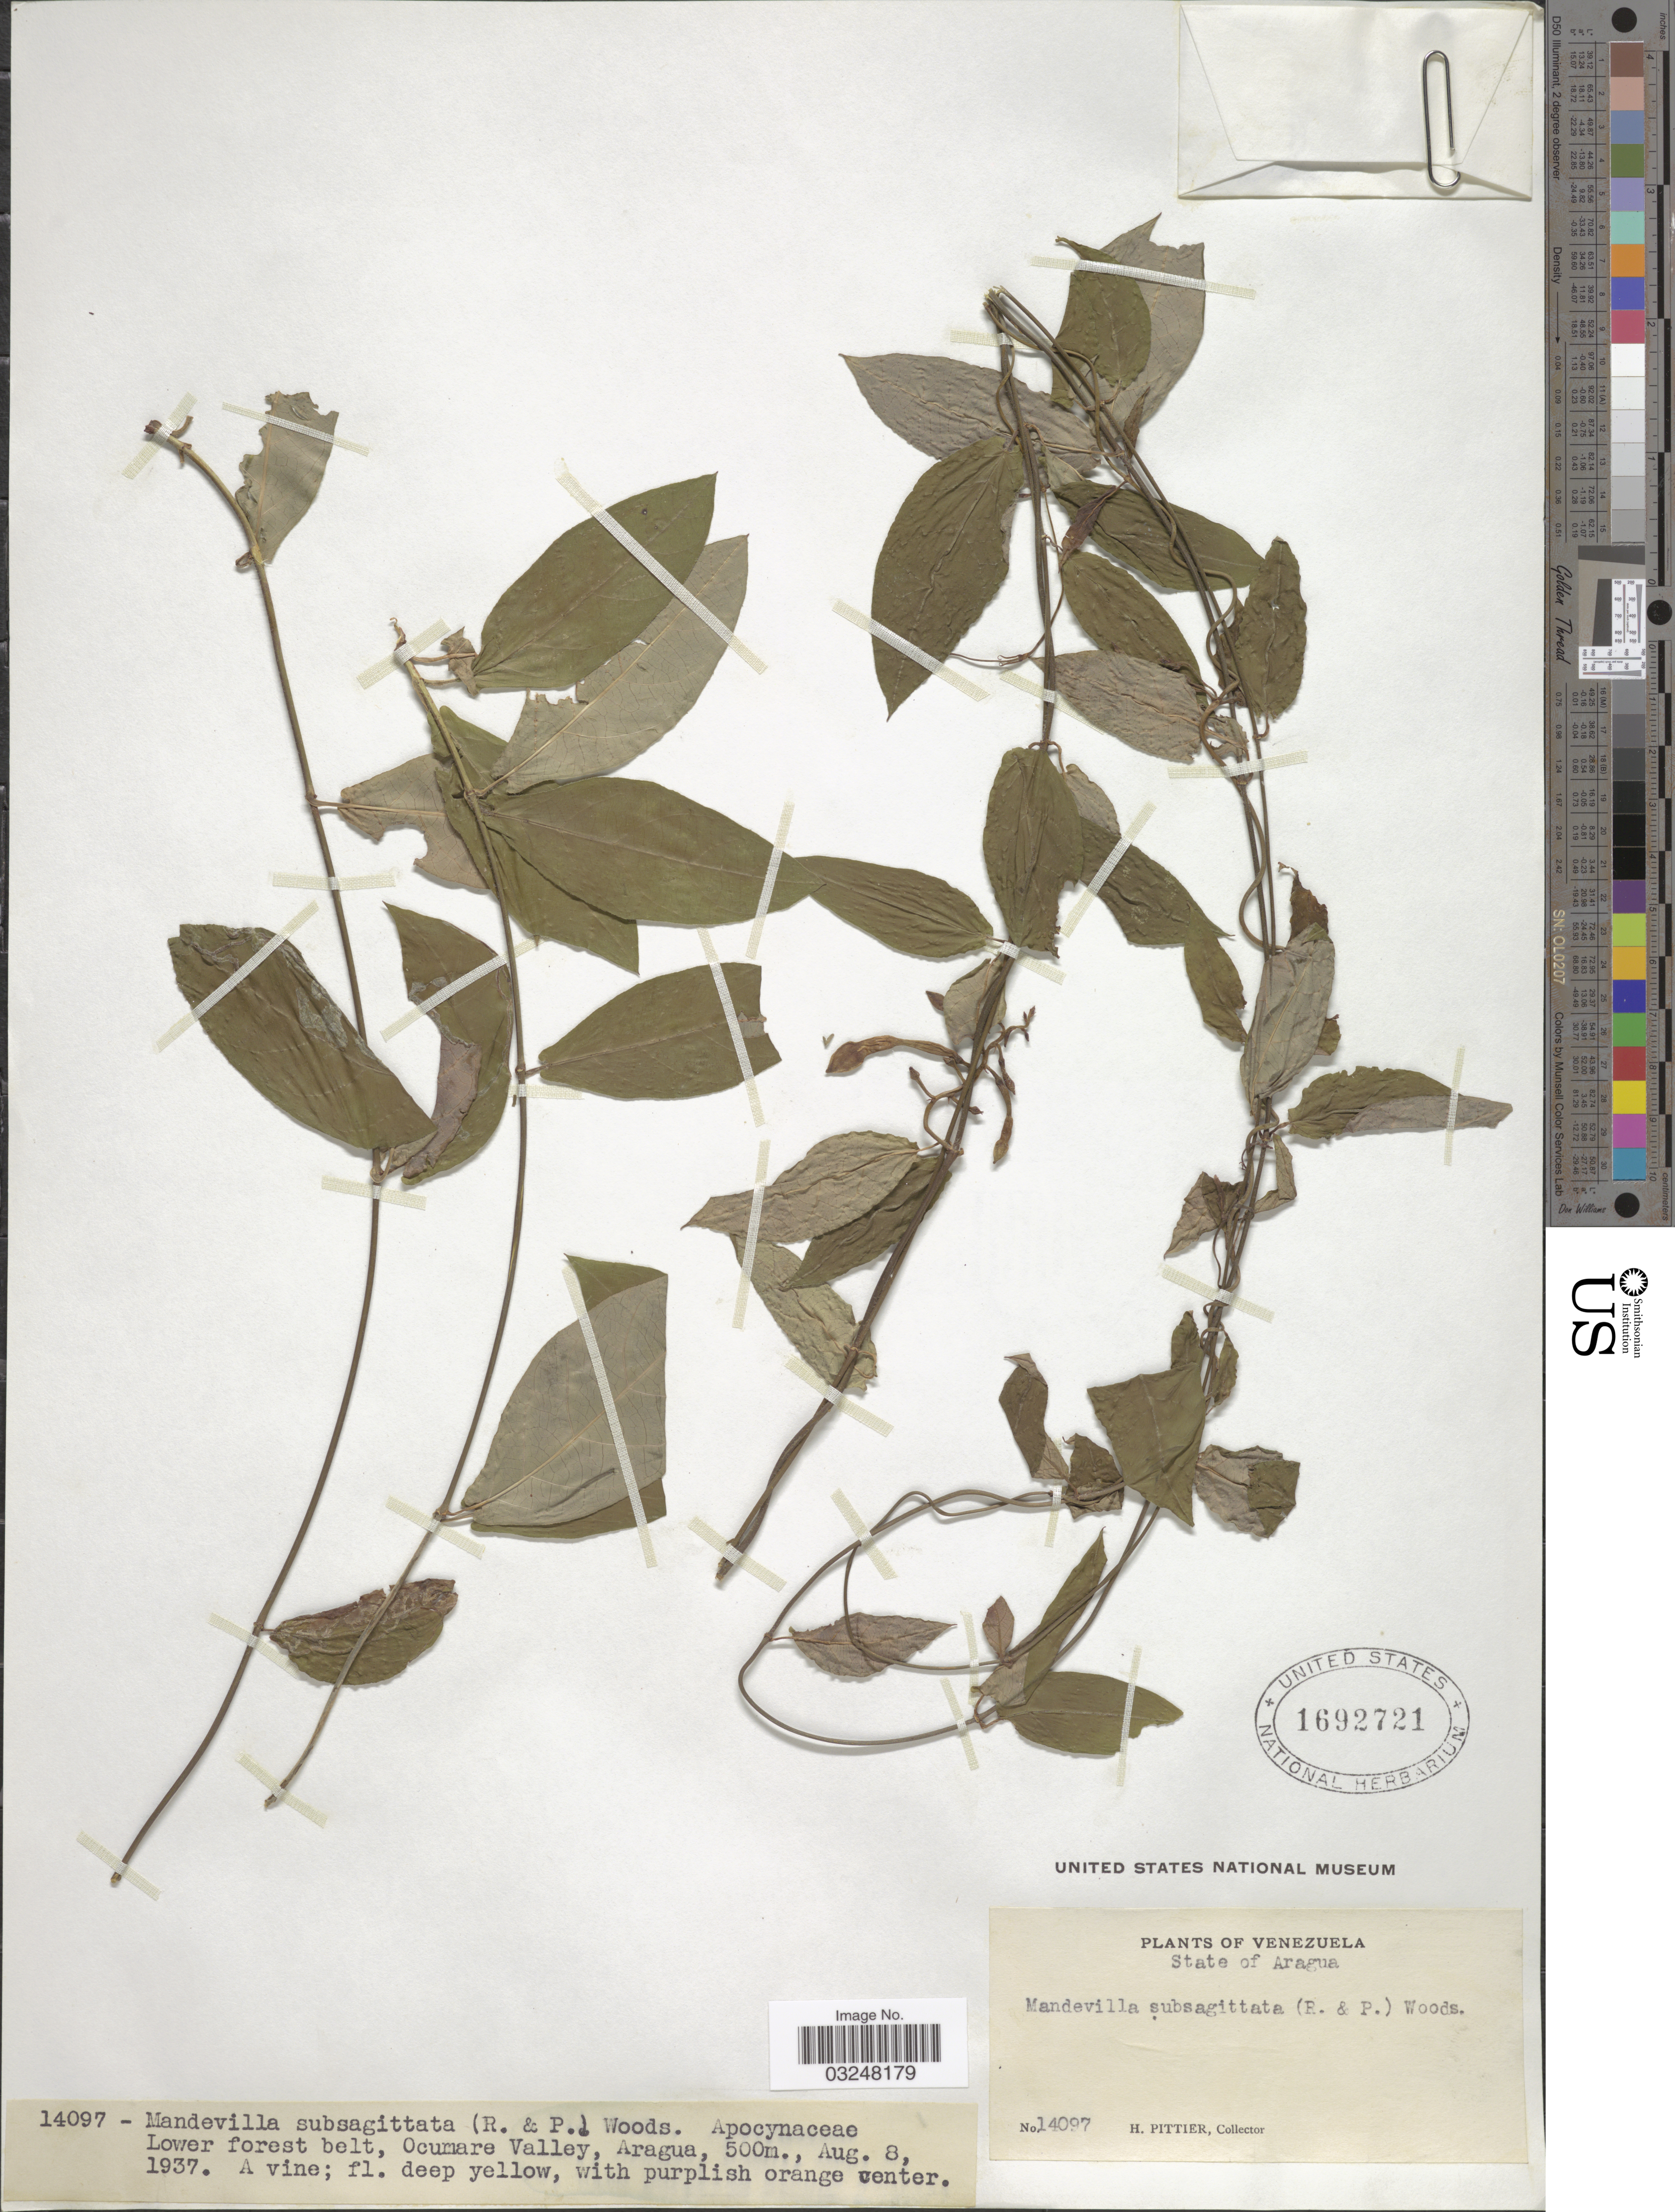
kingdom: Plantae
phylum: Tracheophyta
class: Magnoliopsida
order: Gentianales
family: Apocynaceae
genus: Mandevilla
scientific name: Mandevilla subsagittata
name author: (Ruiz & Pav.) Woodson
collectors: H. F. Pittier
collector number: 14097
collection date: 1937-08-08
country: Venezuela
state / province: Aragua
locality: Ocumare Valley.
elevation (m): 500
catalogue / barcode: US 1692721